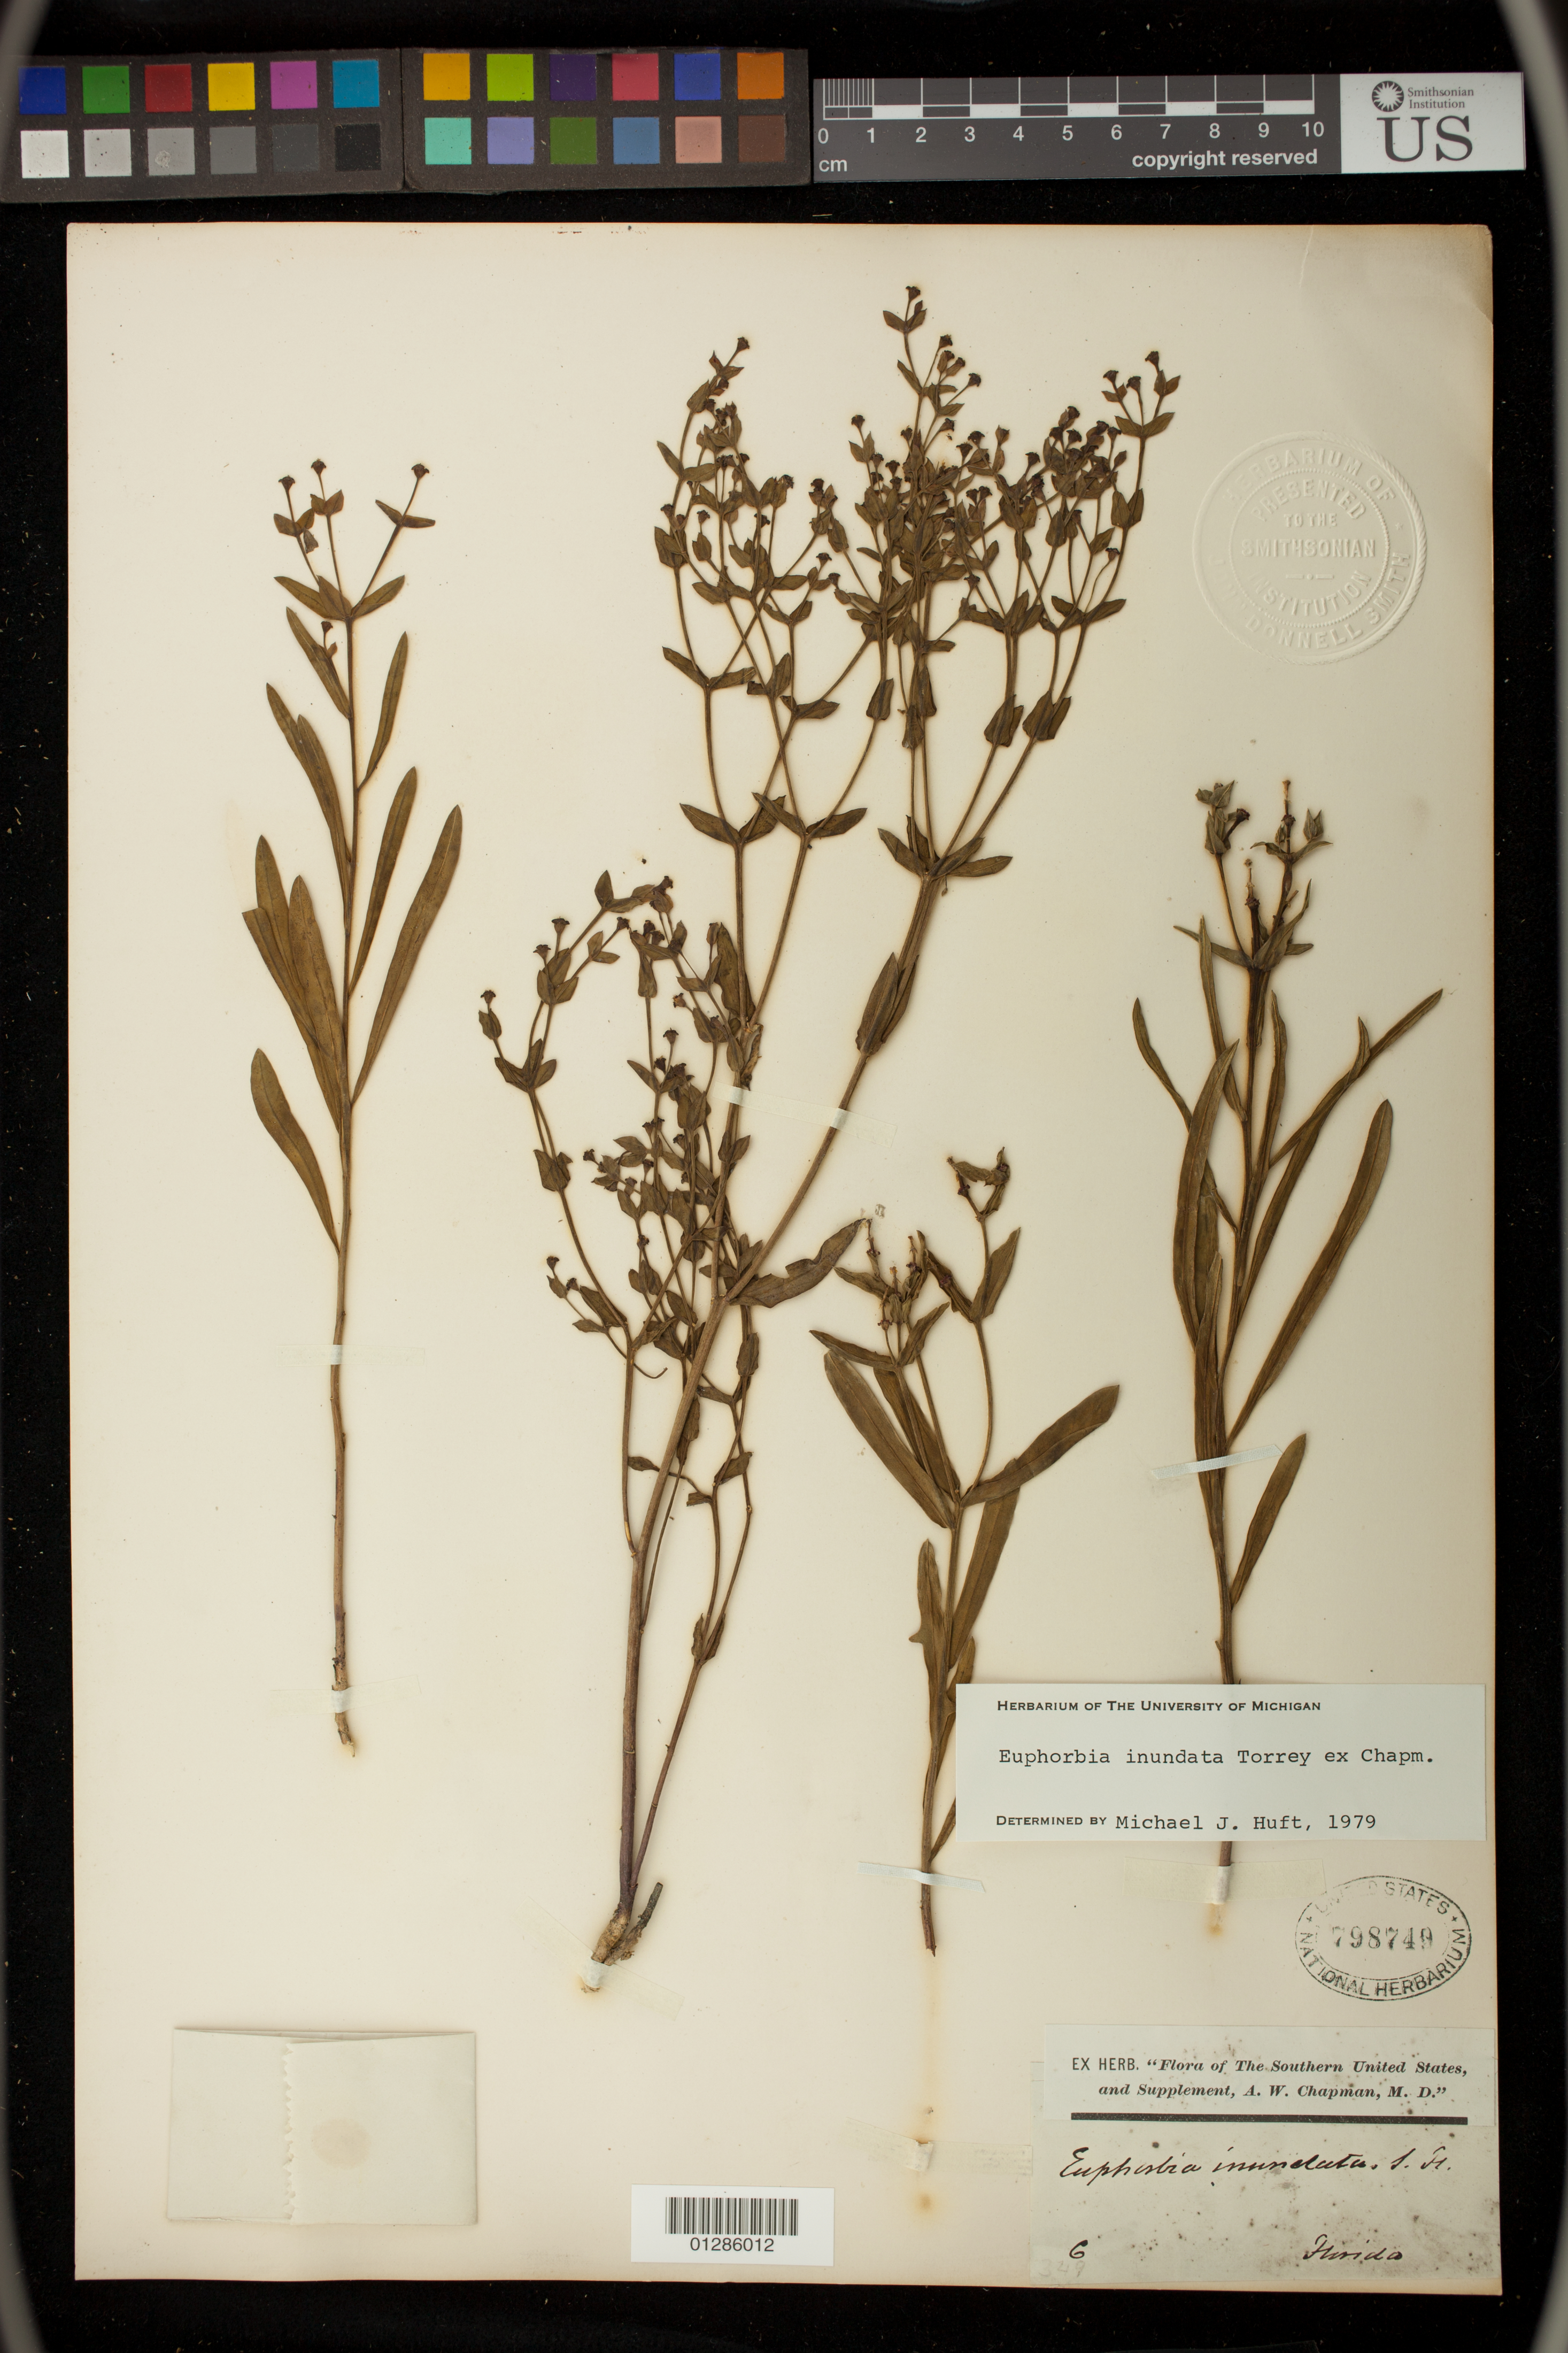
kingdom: Plantae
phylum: Tracheophyta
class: Magnoliopsida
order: Malpighiales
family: Euphorbiaceae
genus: Euphorbia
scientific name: Euphorbia inundata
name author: Torr. & Chapm.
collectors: A. W. Chapman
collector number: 6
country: United States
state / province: Florida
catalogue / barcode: US 798749